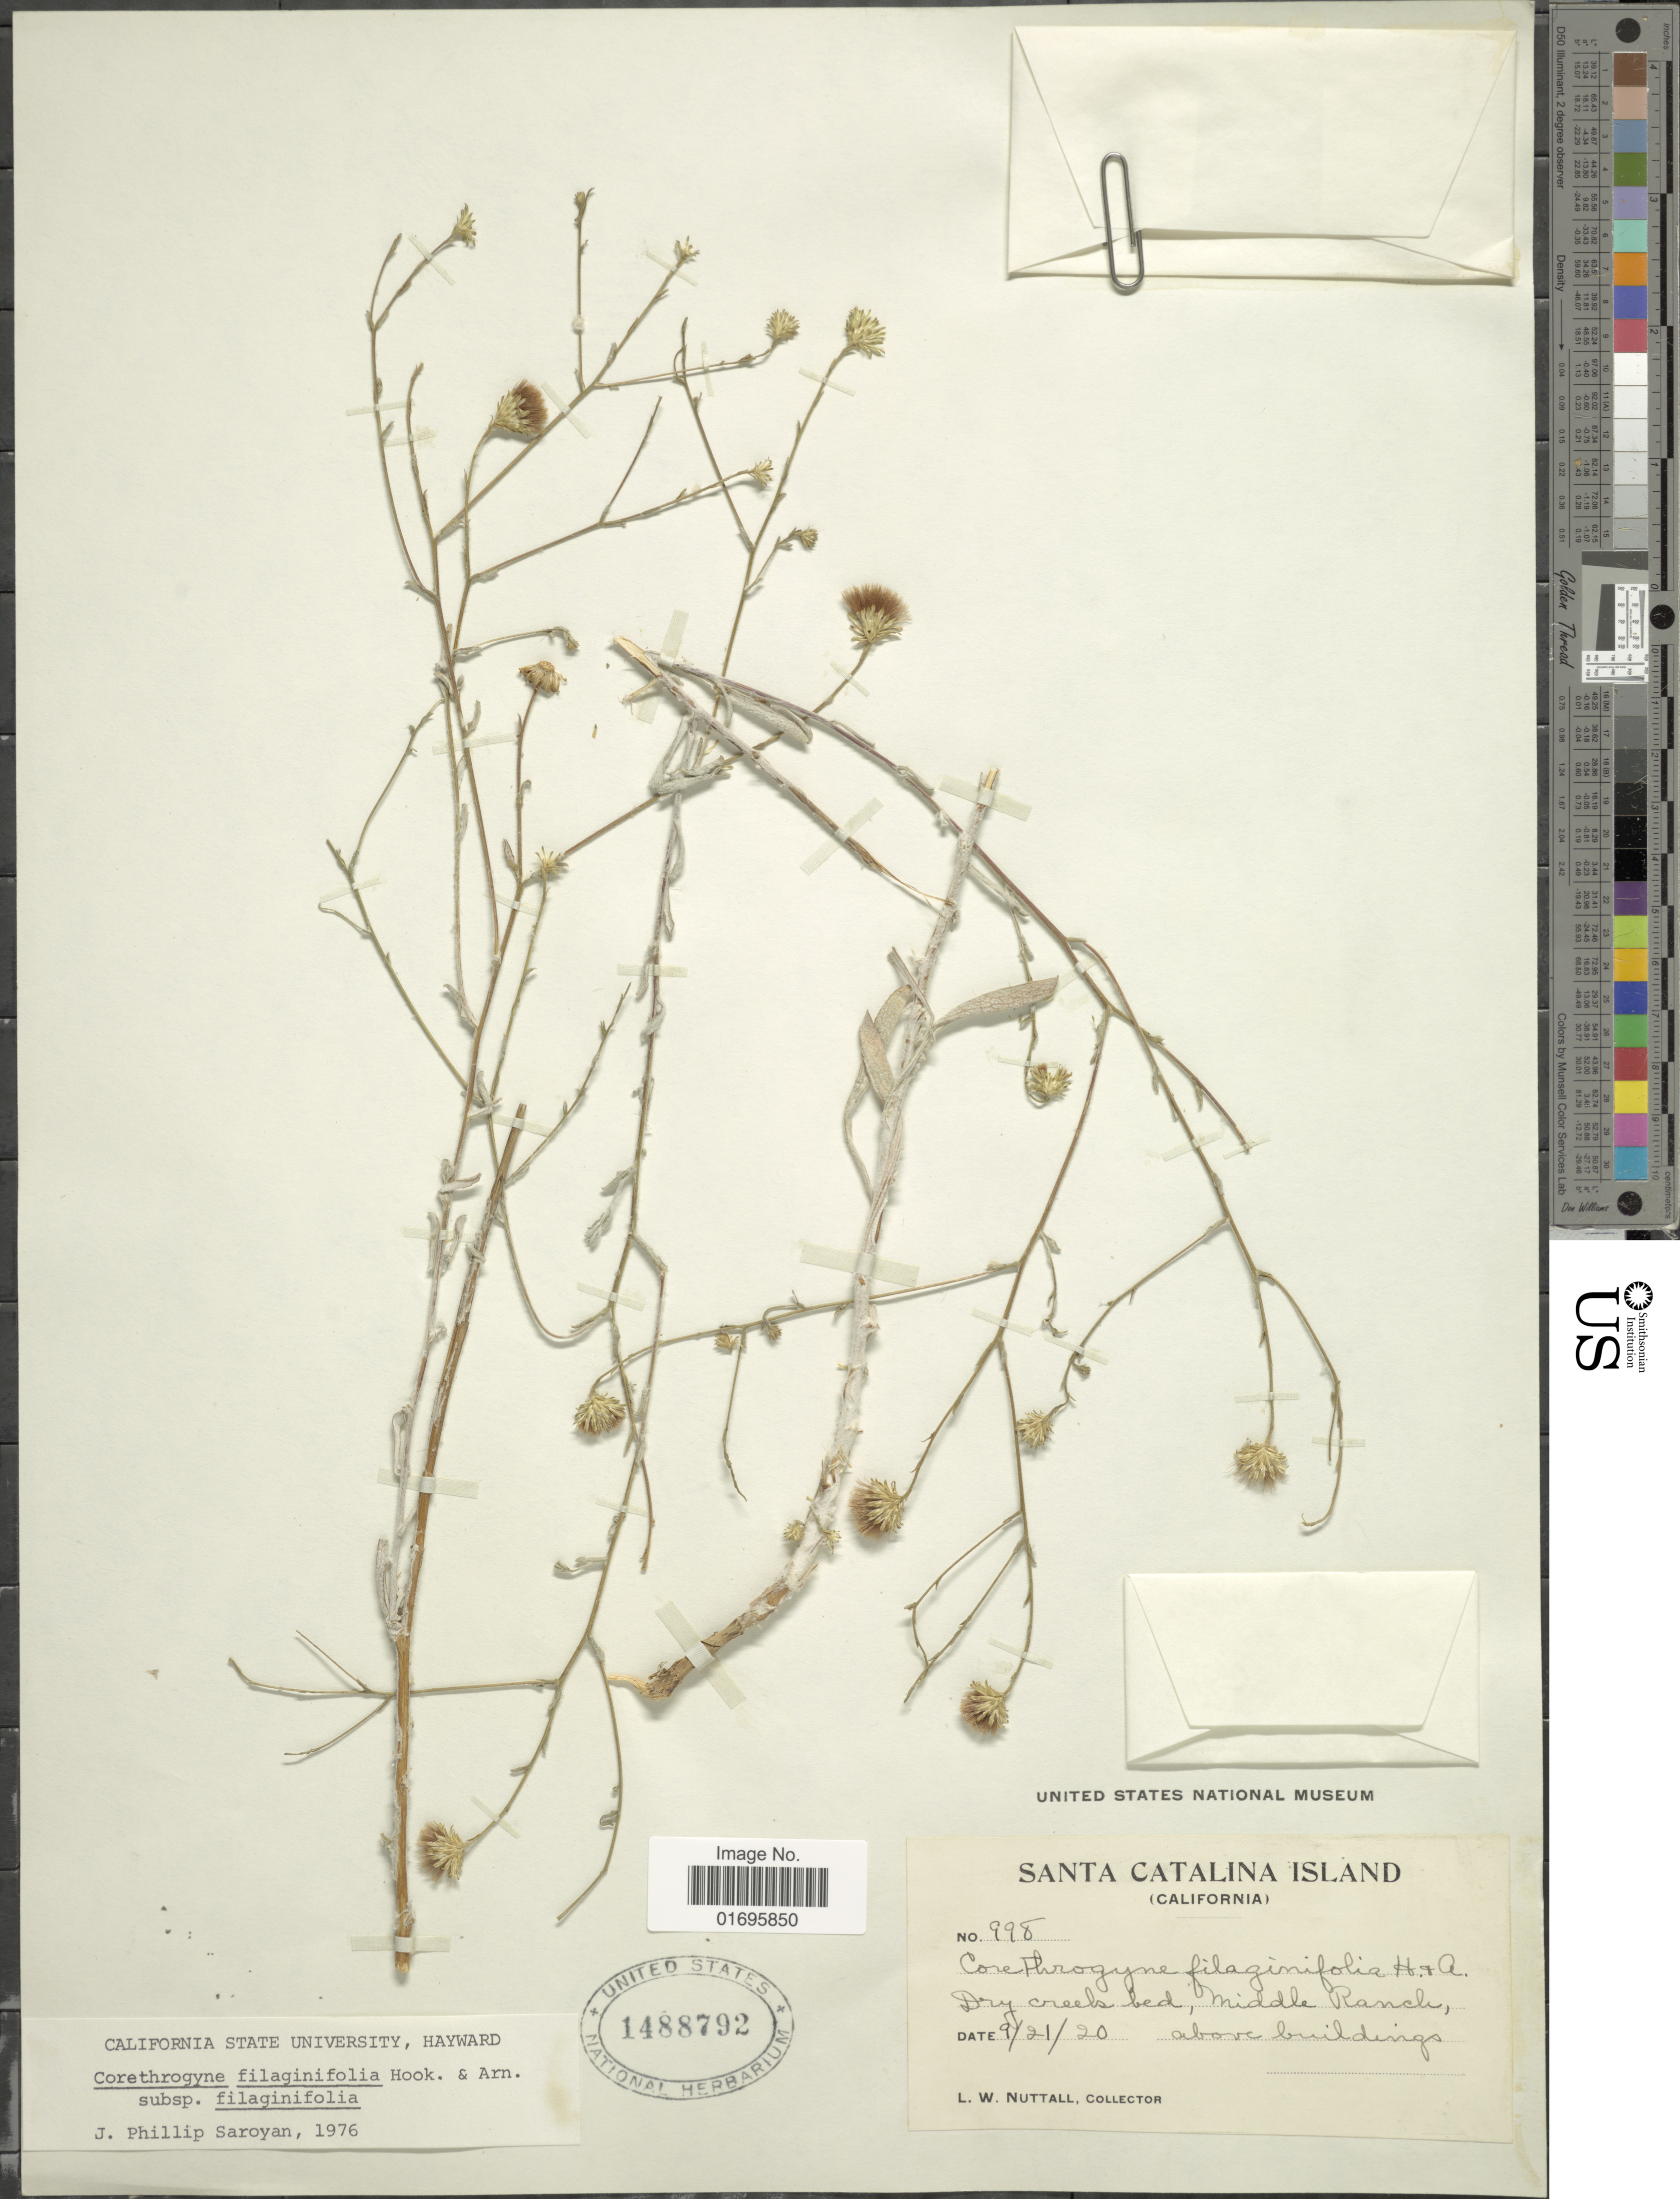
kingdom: Plantae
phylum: Tracheophyta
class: Magnoliopsida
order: Asterales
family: Asteraceae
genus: Corethrogyne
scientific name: Corethrogyne filaginifolia var. filaginifolia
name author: (Hook.) Nutt.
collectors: L. W. Nuttall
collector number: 998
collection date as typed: Transcribed d/m/y: 21/9/20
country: United States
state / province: California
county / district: Los Angeles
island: Santa Catalina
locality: Santa Catalina Island (California). Dry creek bed, Middle Ranch, above buildings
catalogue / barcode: US 1488792